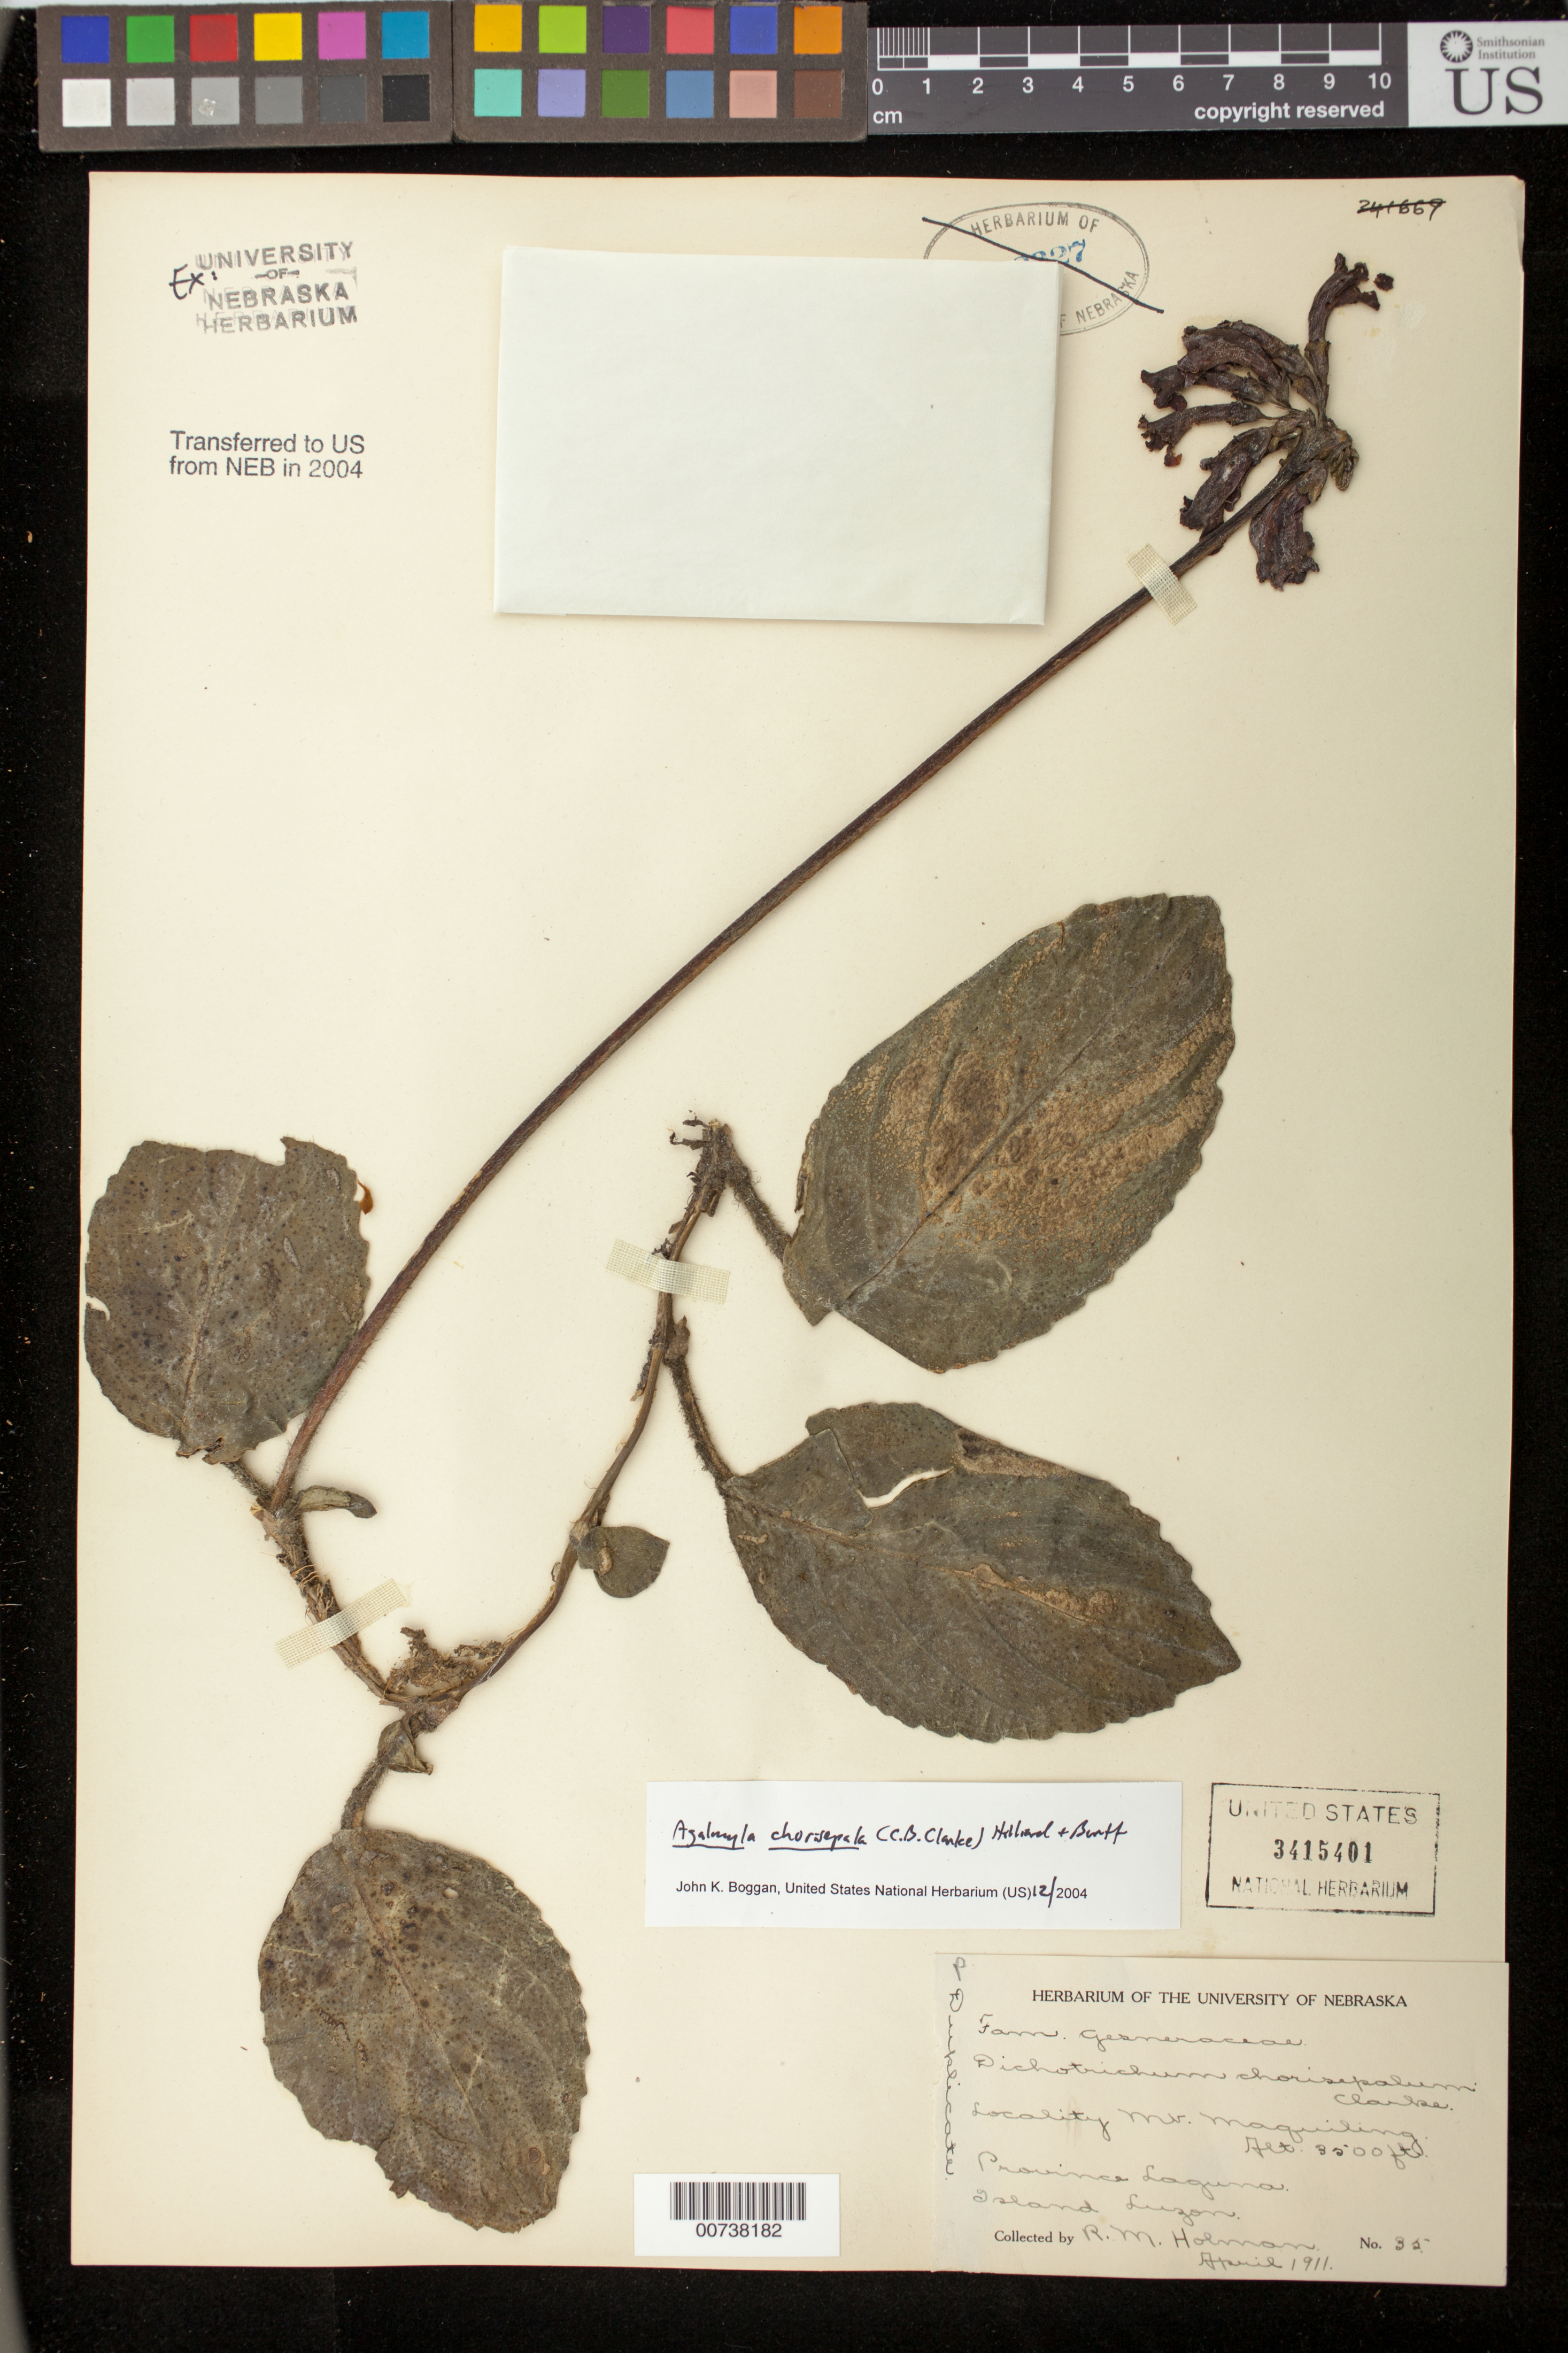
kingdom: Plantae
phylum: Tracheophyta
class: Magnoliopsida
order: Lamiales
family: Gesneriaceae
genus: Agalmyla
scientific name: Agalmyla chorisepala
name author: (C.B. Clarke) Hilliard & B.L. Burtt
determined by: Boggan, J. K., (US), NMNH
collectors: R. Holman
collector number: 35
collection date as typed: Apr 1911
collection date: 1911-04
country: Philippines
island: Luzon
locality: Mt. Maquiling. Province Laguna. Island Luzon.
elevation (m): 1067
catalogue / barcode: US 3415401